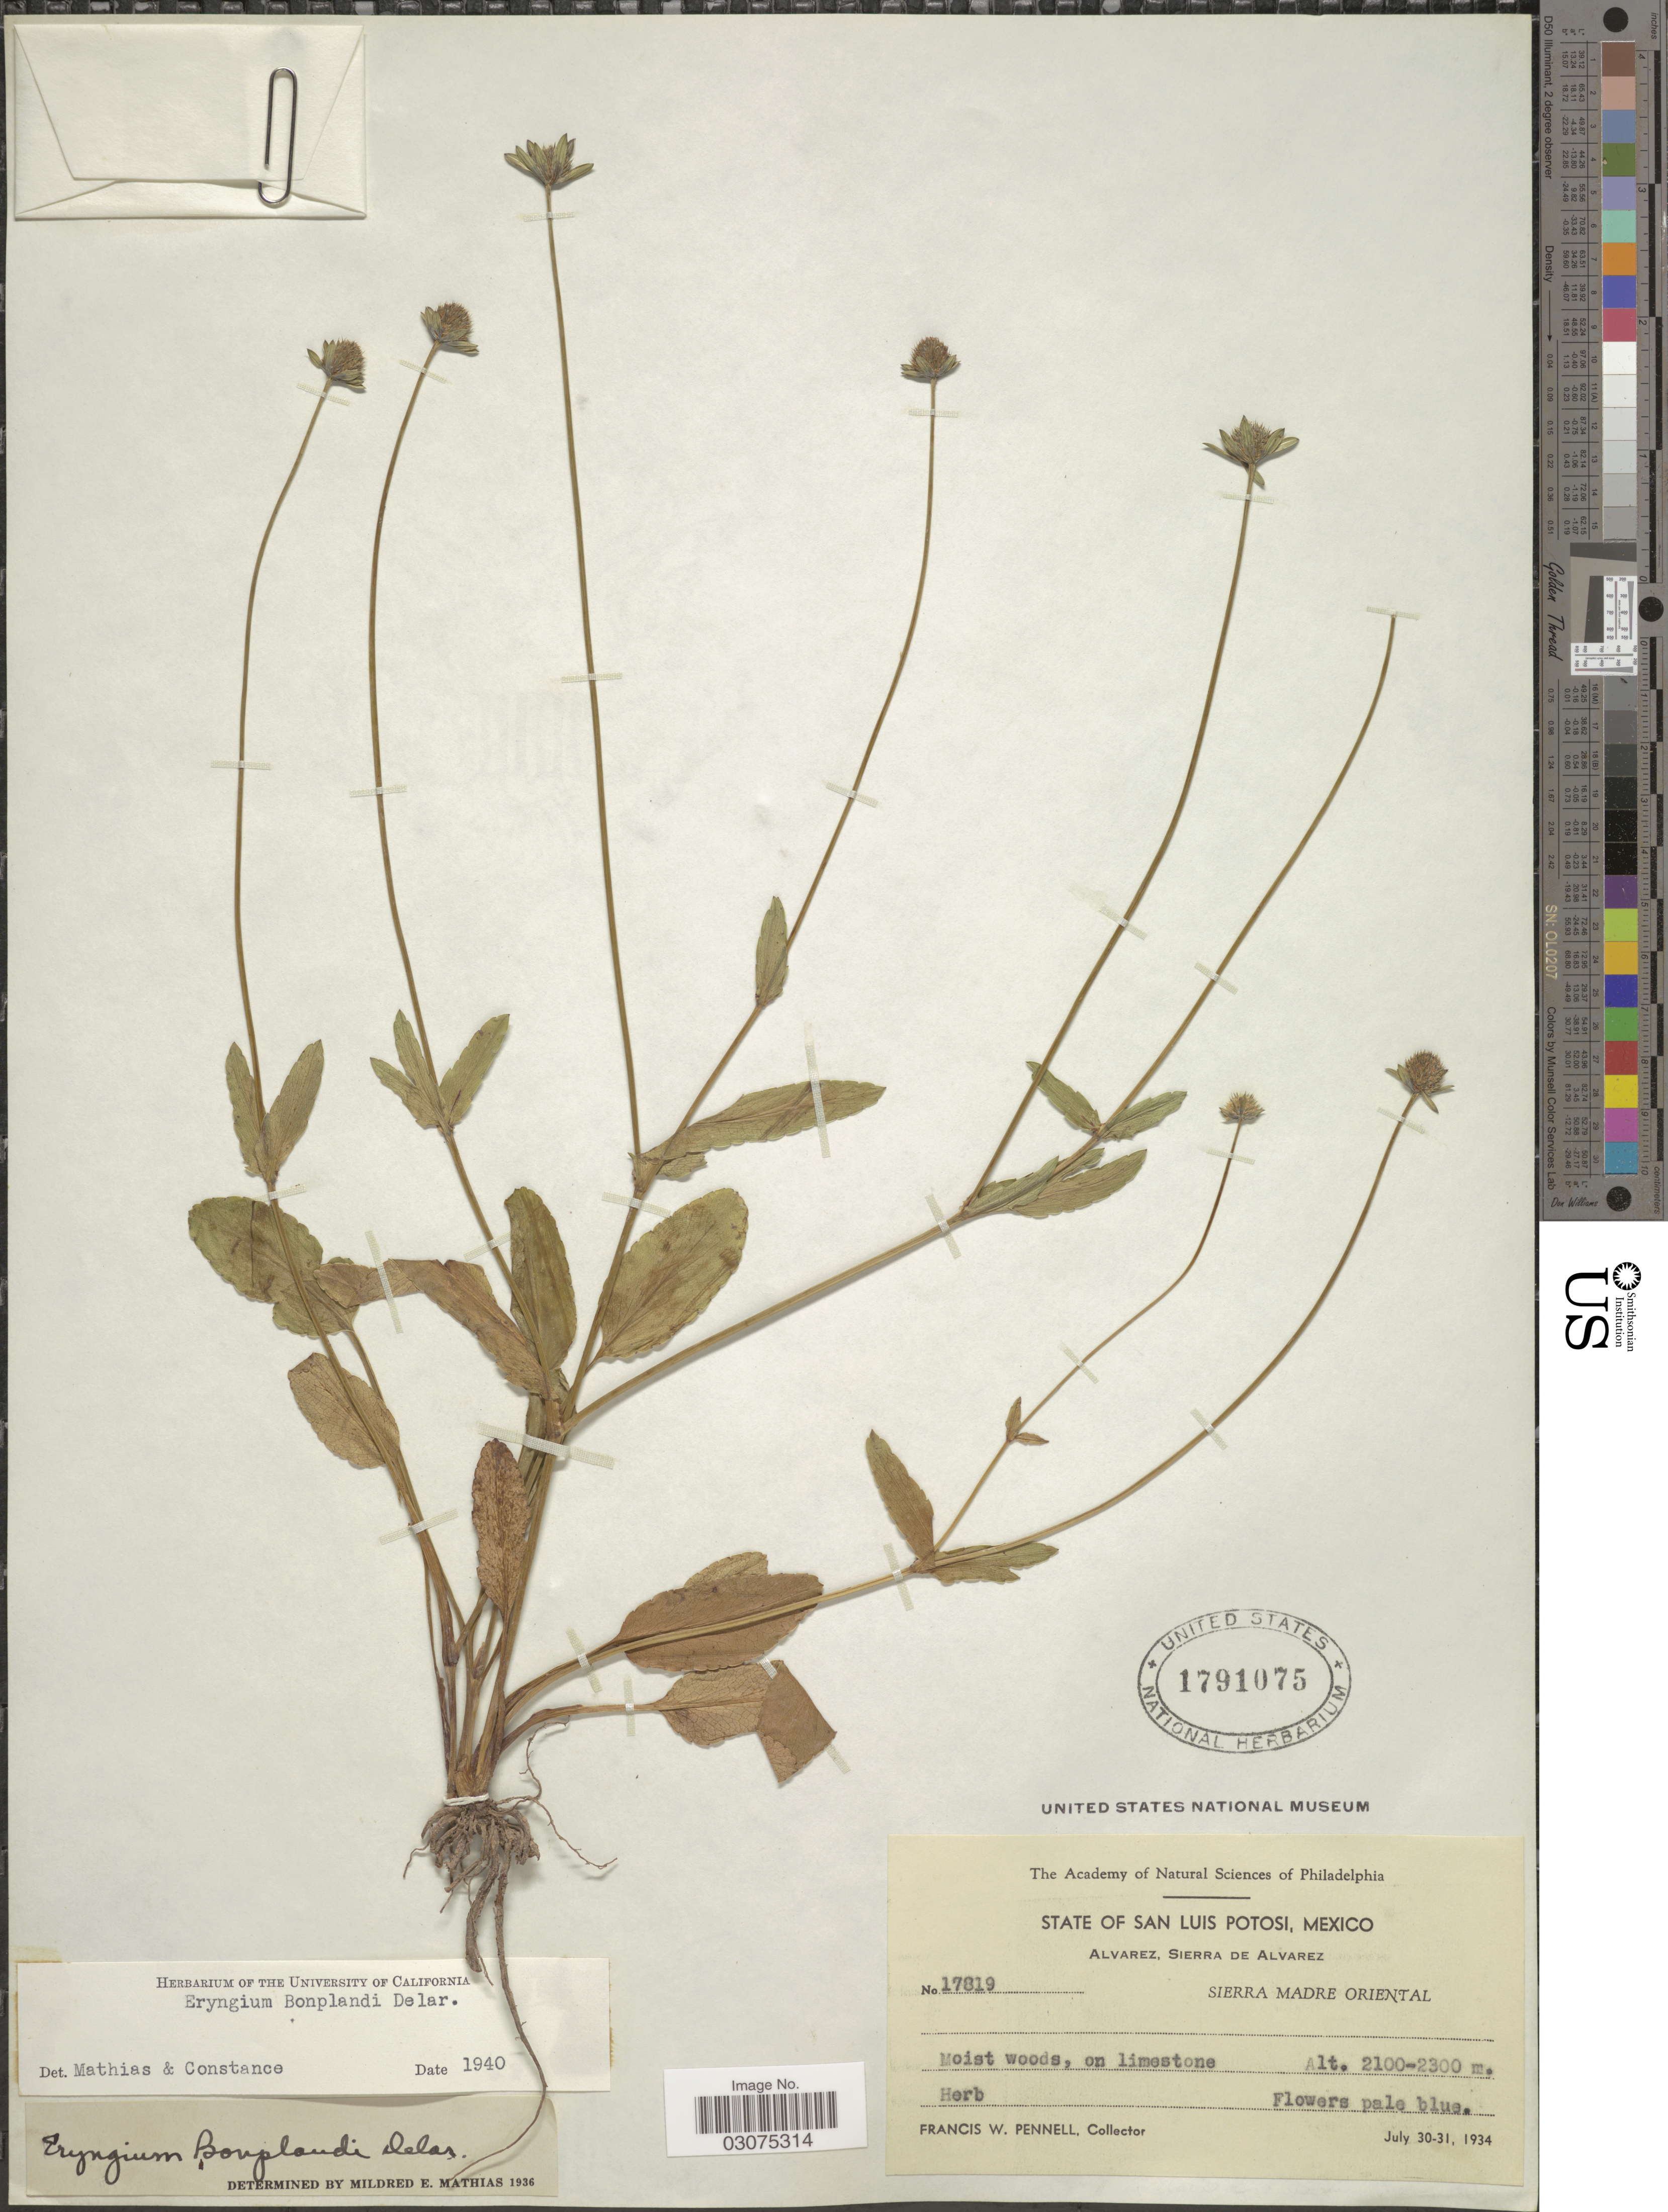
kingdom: Plantae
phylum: Tracheophyta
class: Magnoliopsida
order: Apiales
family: Apiaceae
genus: Eryngium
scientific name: Eryngium bonplandii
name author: F. Delaroche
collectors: F. W. Pennell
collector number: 17819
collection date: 1934-07-30/1934-07-31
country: Mexico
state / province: San Luis Potosí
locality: Alvarez, Sierra de Alvarez. Sierra Madre Oriental.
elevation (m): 2100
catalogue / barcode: US 1791075